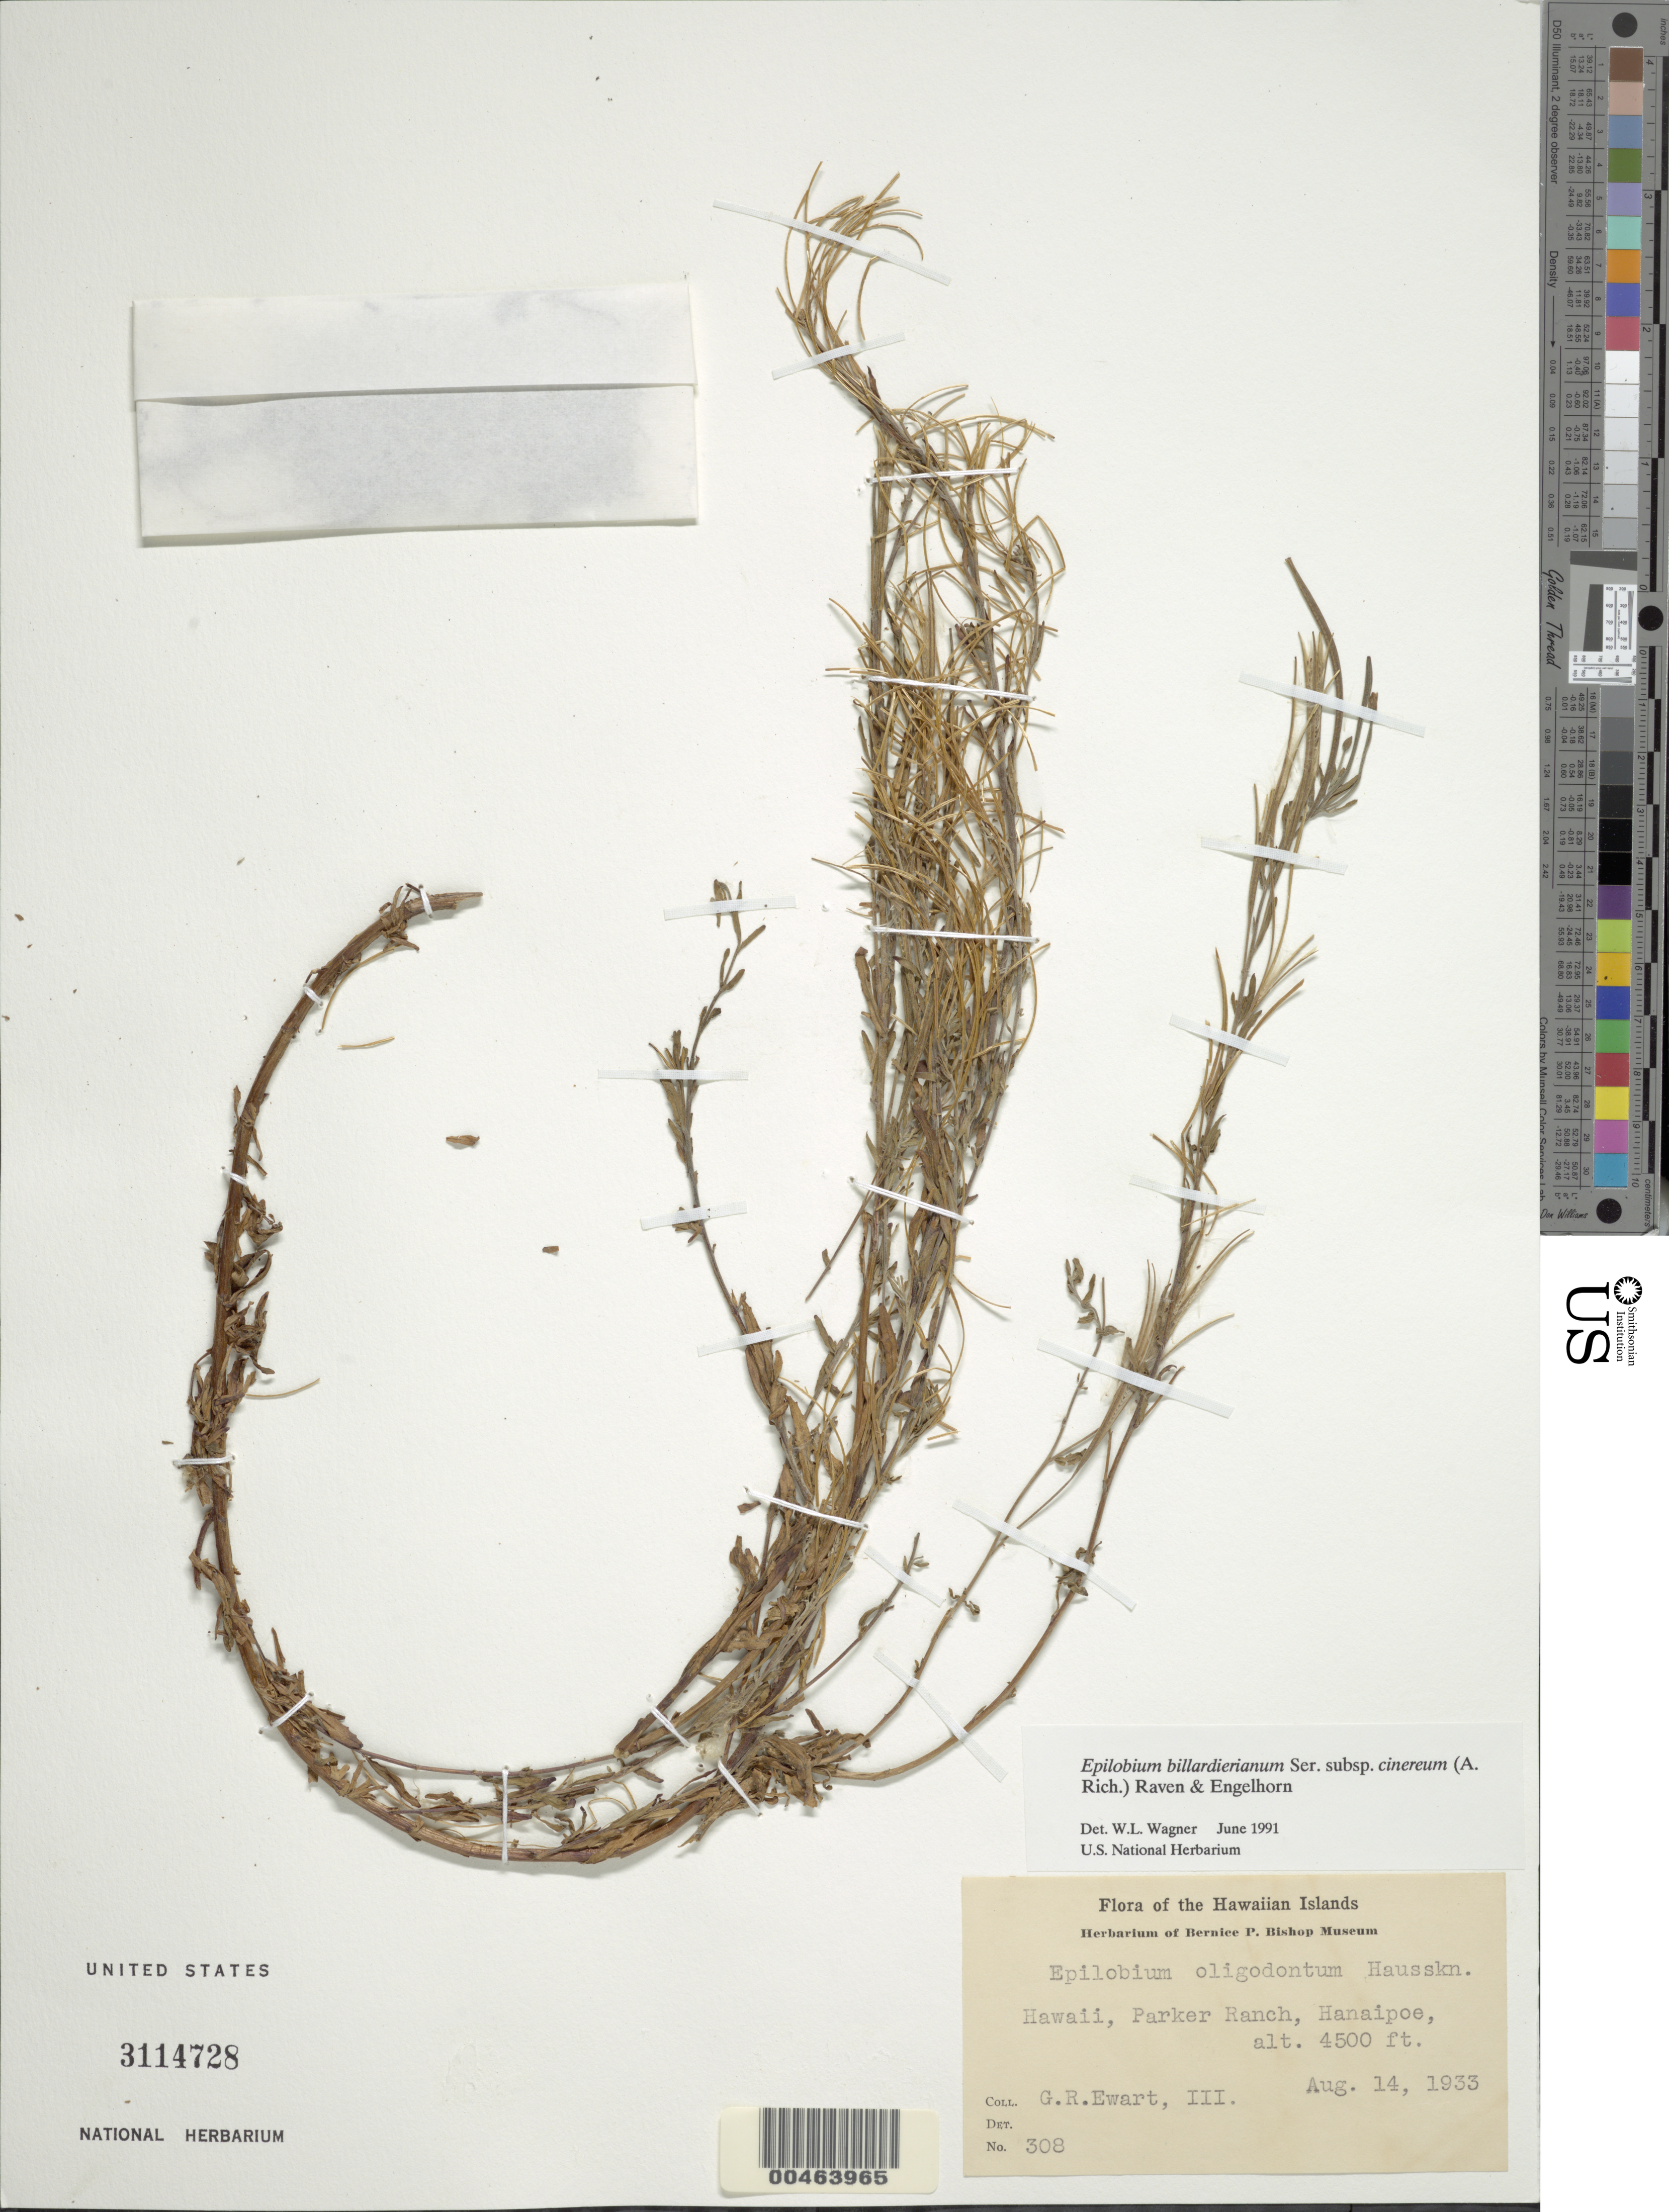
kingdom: Plantae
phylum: Tracheophyta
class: Magnoliopsida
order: Myrtales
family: Onagraceae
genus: Epilobium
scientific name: Epilobium billardiereanum subsp. cinereum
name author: (A. Rich.) P.H. Raven & Engelhorn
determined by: Wagner, W. L., (BOT), Smithsonian Institution - National Museum of Natural History (UNITED STATES)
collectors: G. Ewart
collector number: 308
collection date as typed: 14 Aug 1933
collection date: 1933-08-14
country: United States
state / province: Hawaii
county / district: Hawaii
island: Hawaii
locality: Parker Ranch, Hanaipoe.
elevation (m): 1372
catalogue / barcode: US 3114728